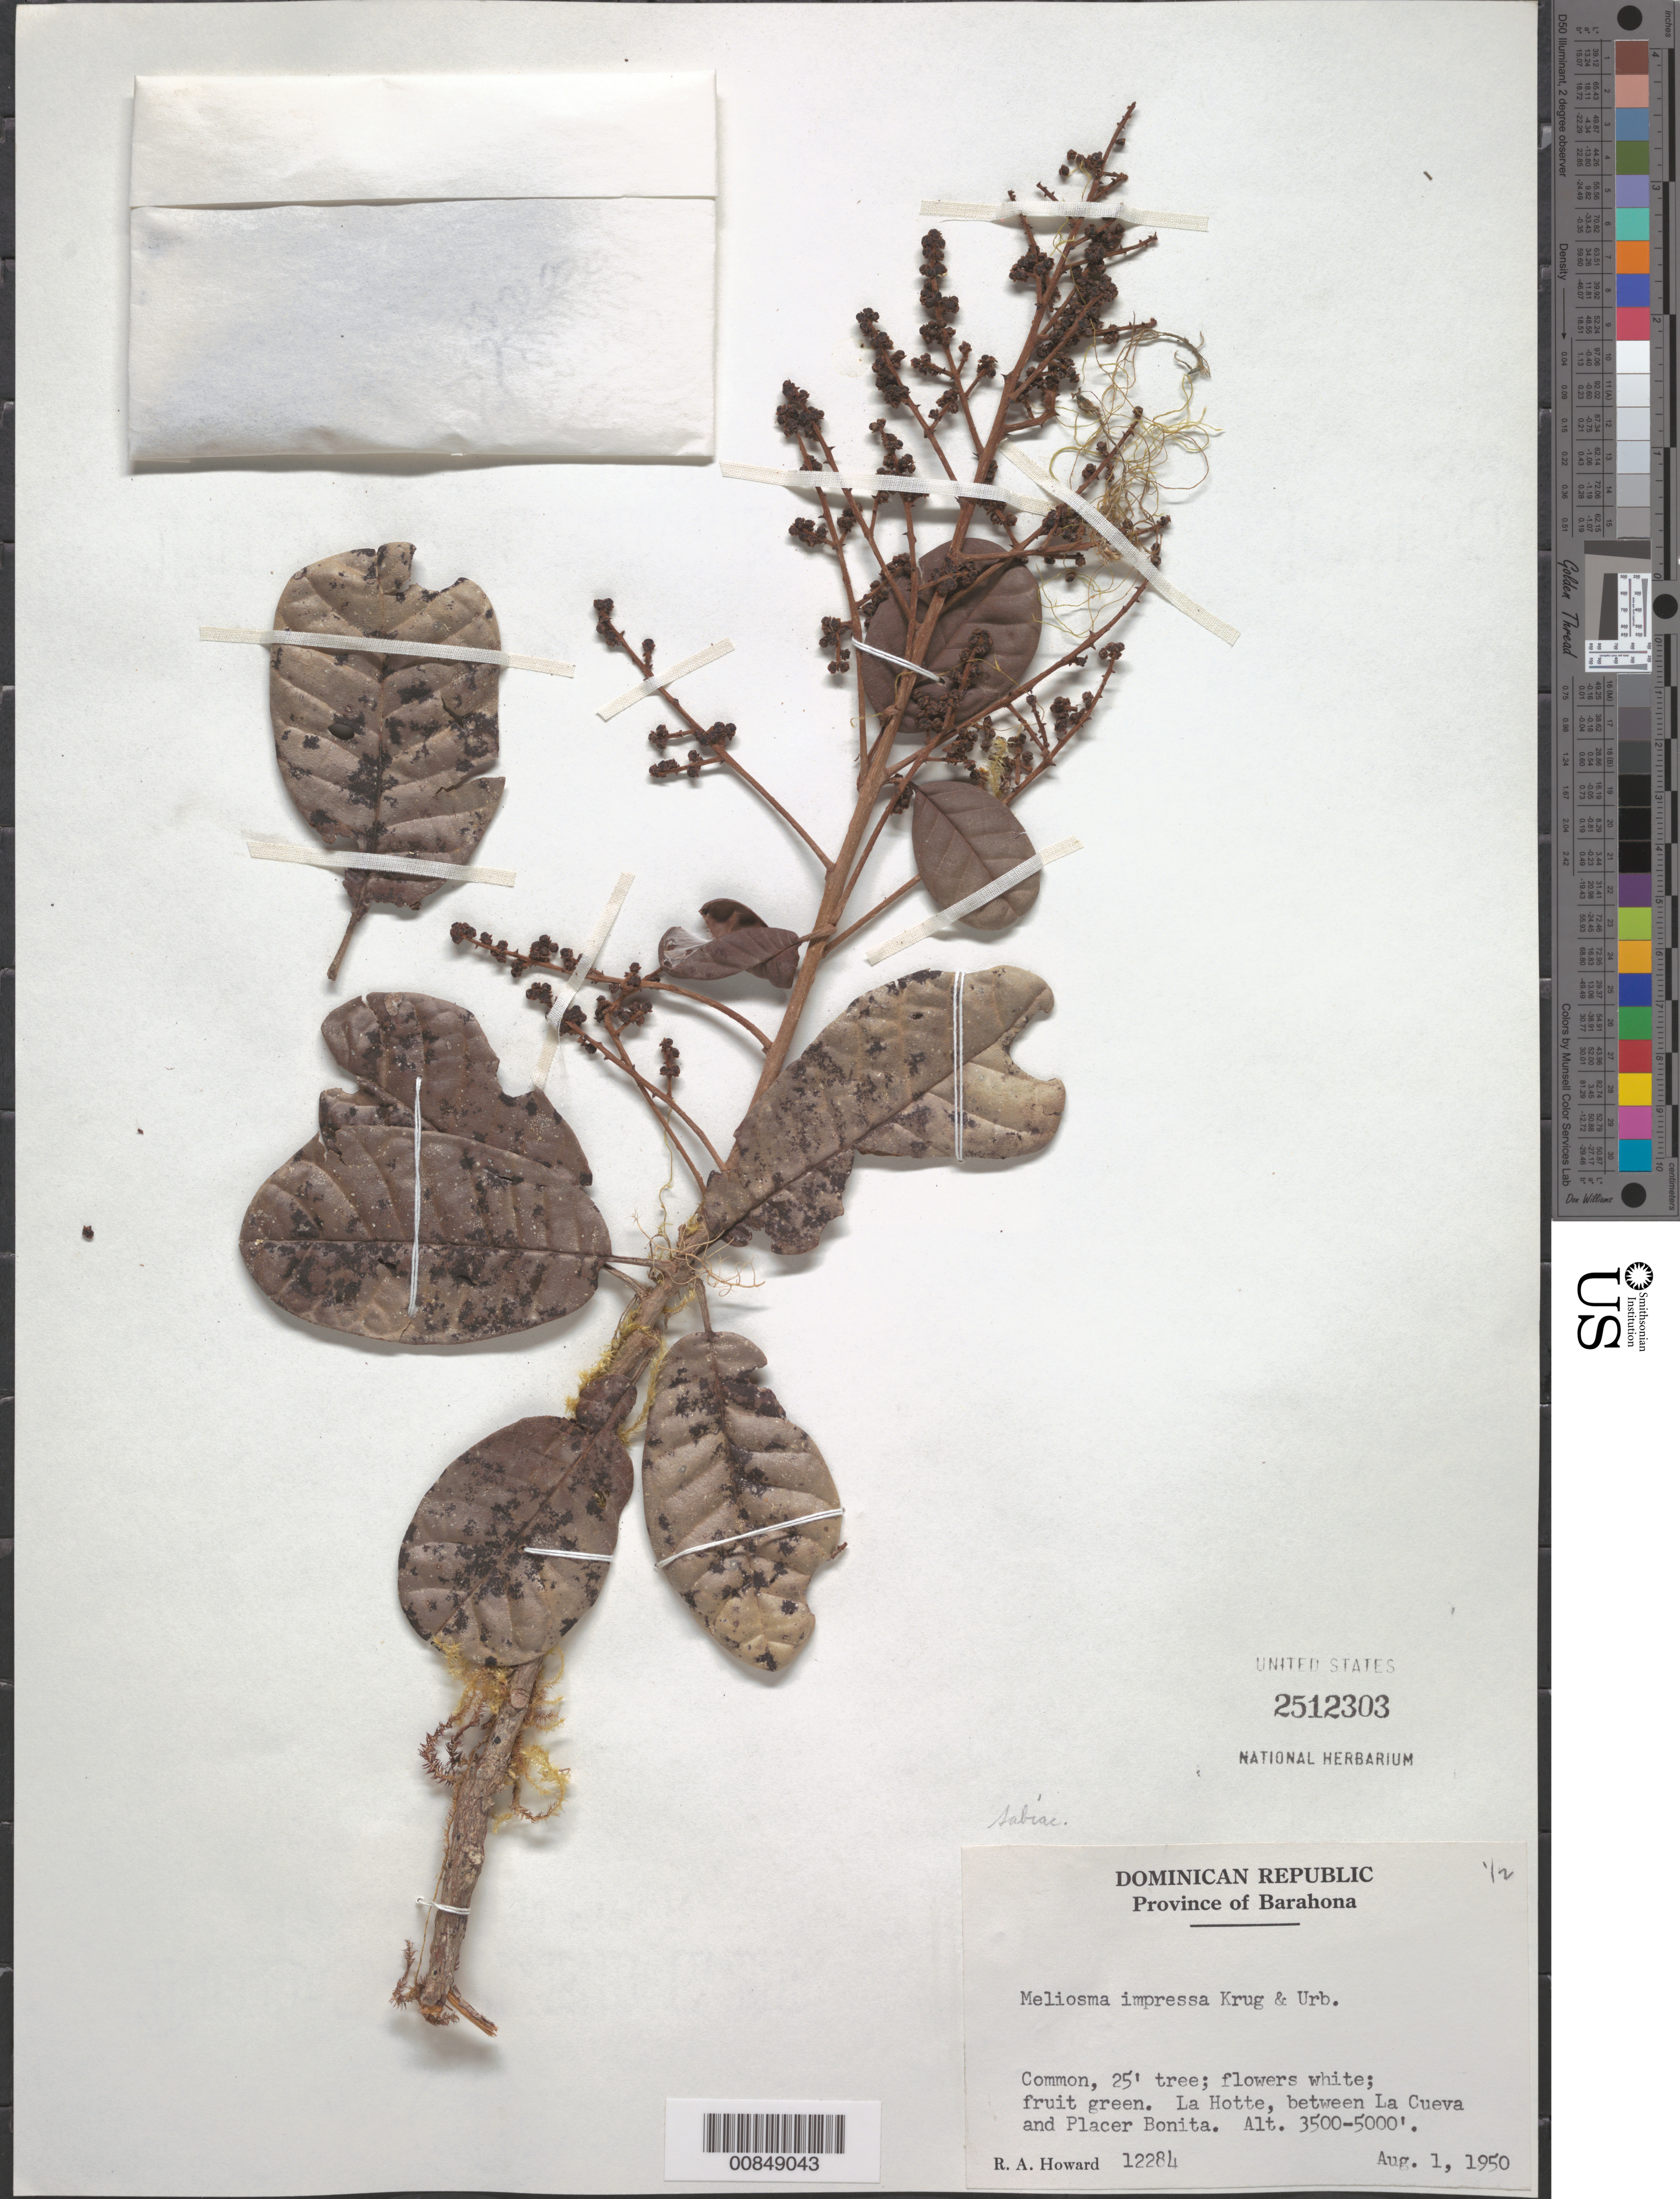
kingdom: Plantae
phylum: Tracheophyta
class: Magnoliopsida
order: Proteales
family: Sabiaceae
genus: Meliosma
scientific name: Meliosma impressa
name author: Krug & Urb.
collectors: R. A. Howard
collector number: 12284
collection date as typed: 01 Aug 1950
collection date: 1950-08-01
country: Dominican Republic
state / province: Barahona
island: Hispaniola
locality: La Hotte, between La Cueva and Placer Bonita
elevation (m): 1067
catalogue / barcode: US 2512303